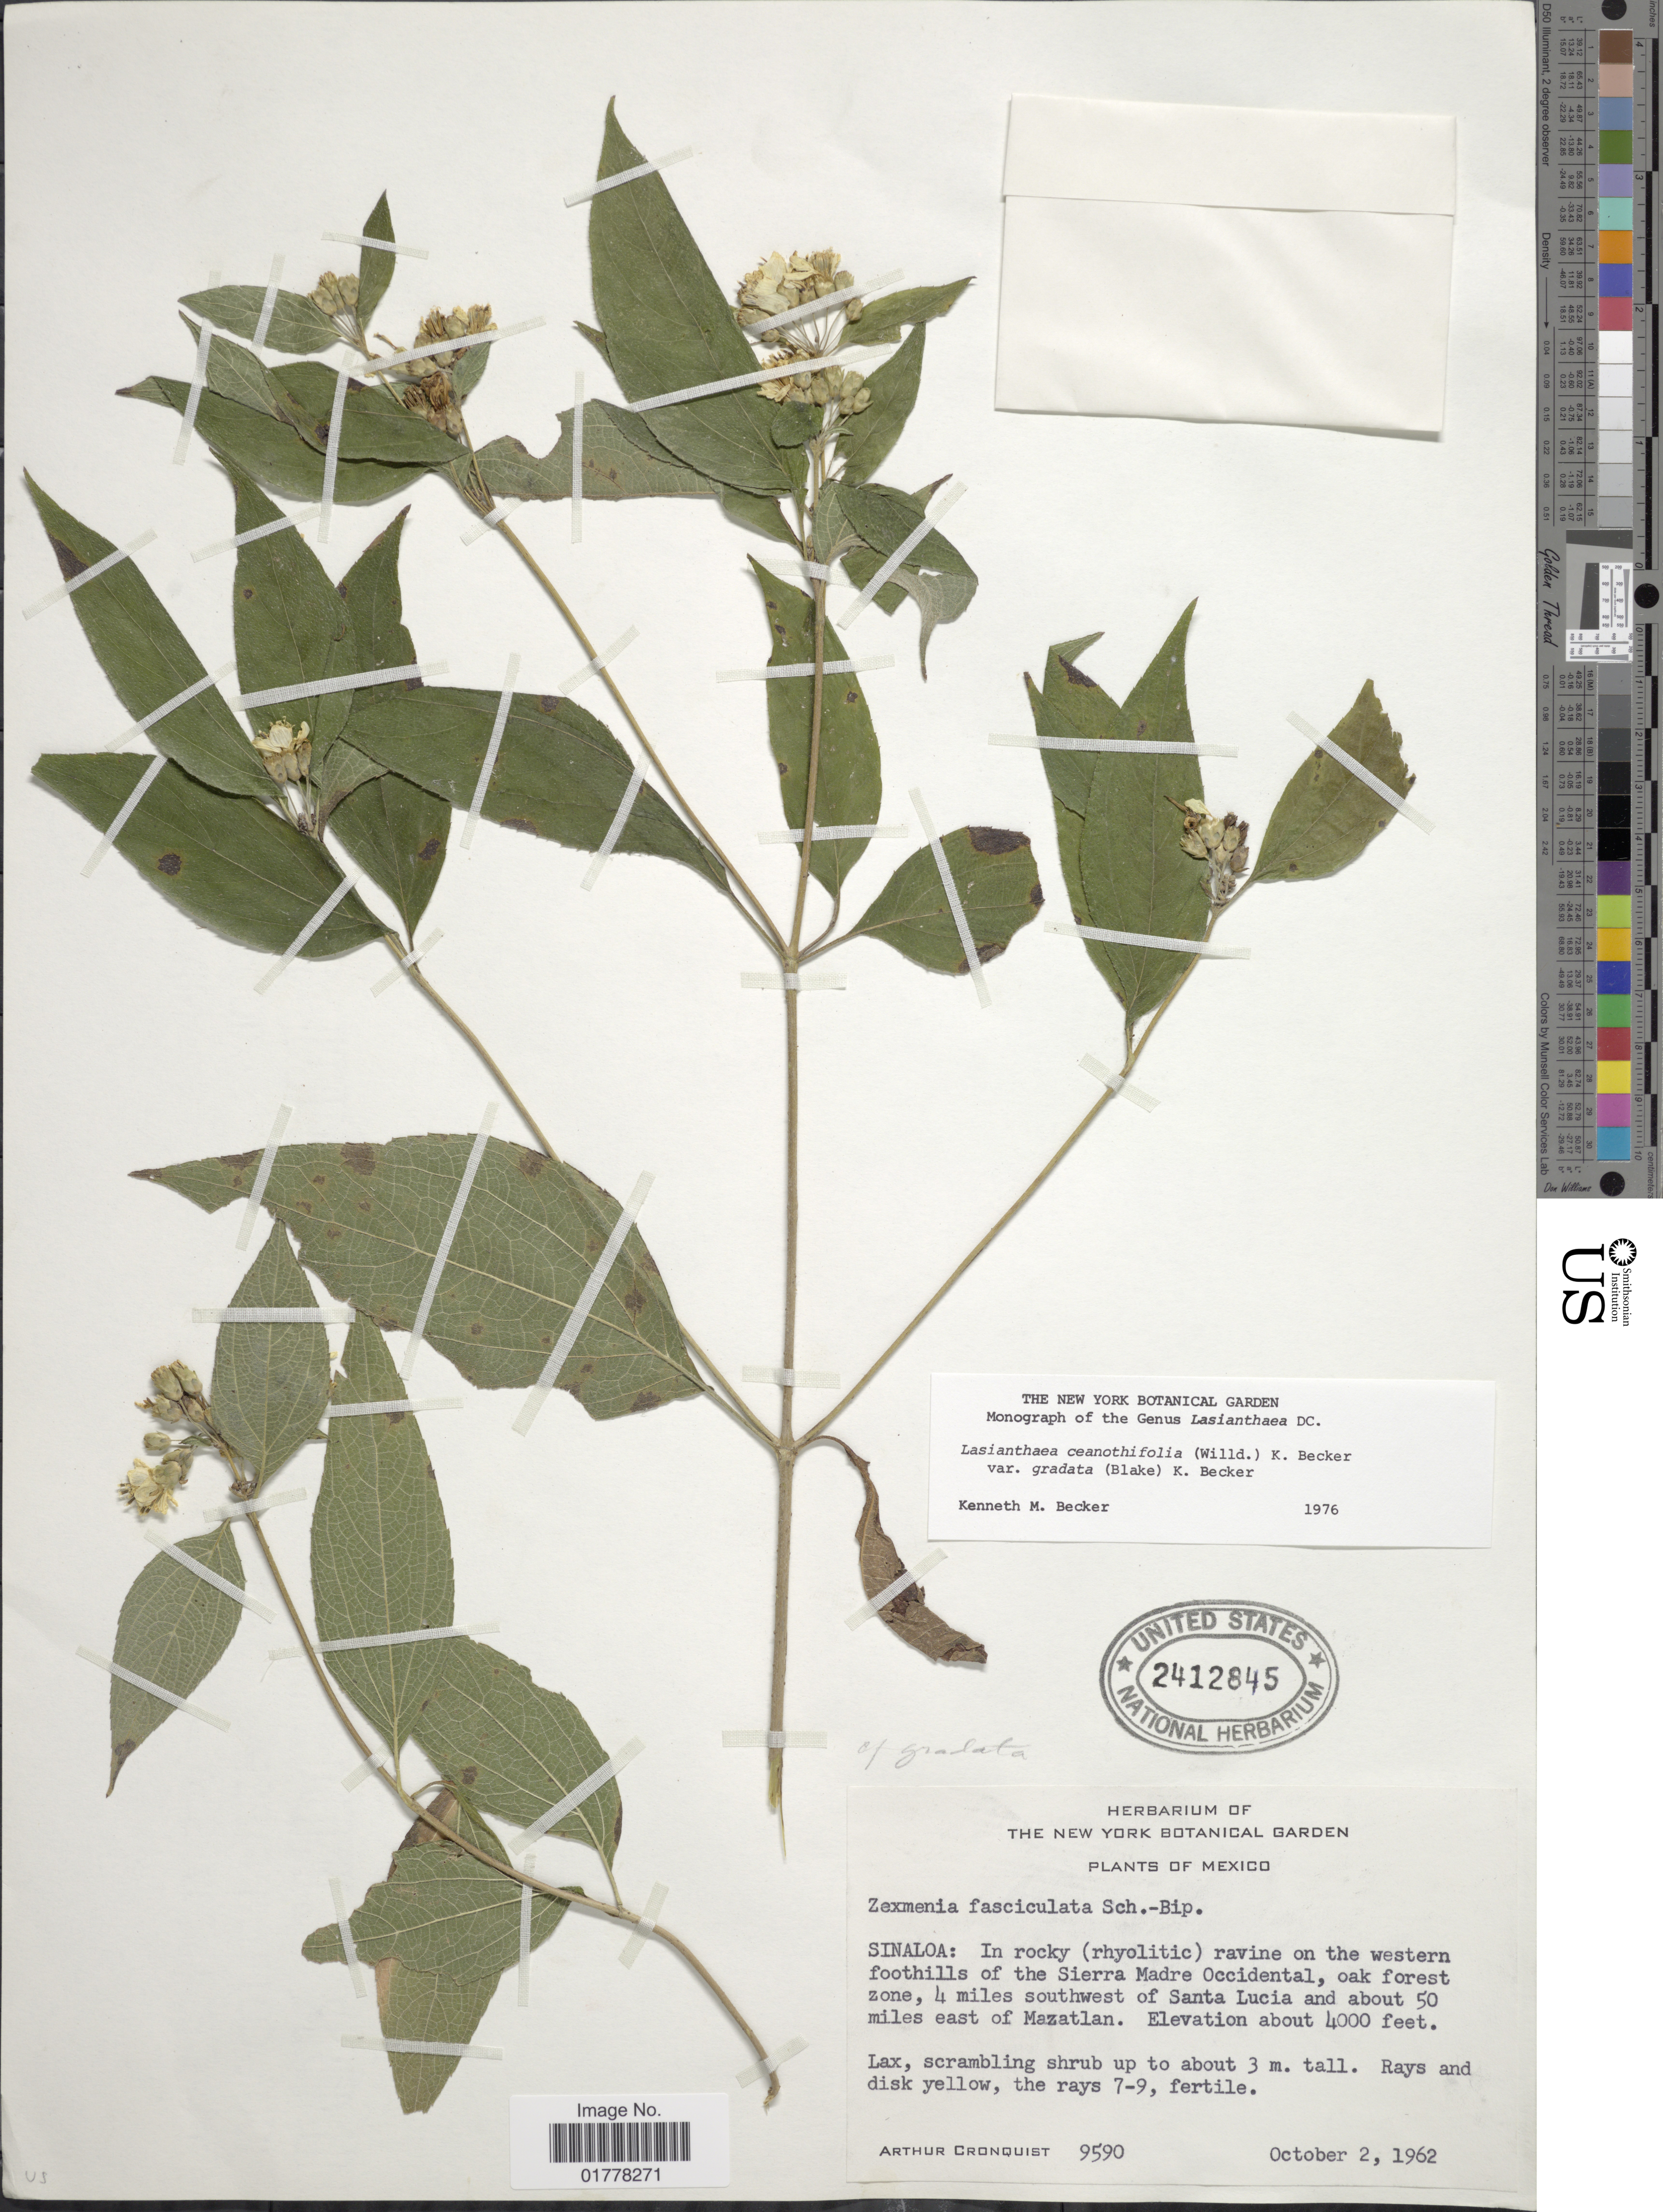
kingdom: Plantae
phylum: Tracheophyta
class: Magnoliopsida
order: Asterales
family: Asteraceae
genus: Lasianthaea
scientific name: Lasianthaea ceanothifolia var. gradata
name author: (S.F. Blake) K.M. Becker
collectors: A. J. Cronquist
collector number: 9590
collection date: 1962-10-02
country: Mexico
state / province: Sinaloa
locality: Sinaloa: In rocky (rhyolitic) ravine on the western foothills of the Sierra Madre Occidental, oak forest zone, 4 miles southwest of Santa Lucia and about 50 miles east of Mazatlan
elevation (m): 1219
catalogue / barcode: US 2412845